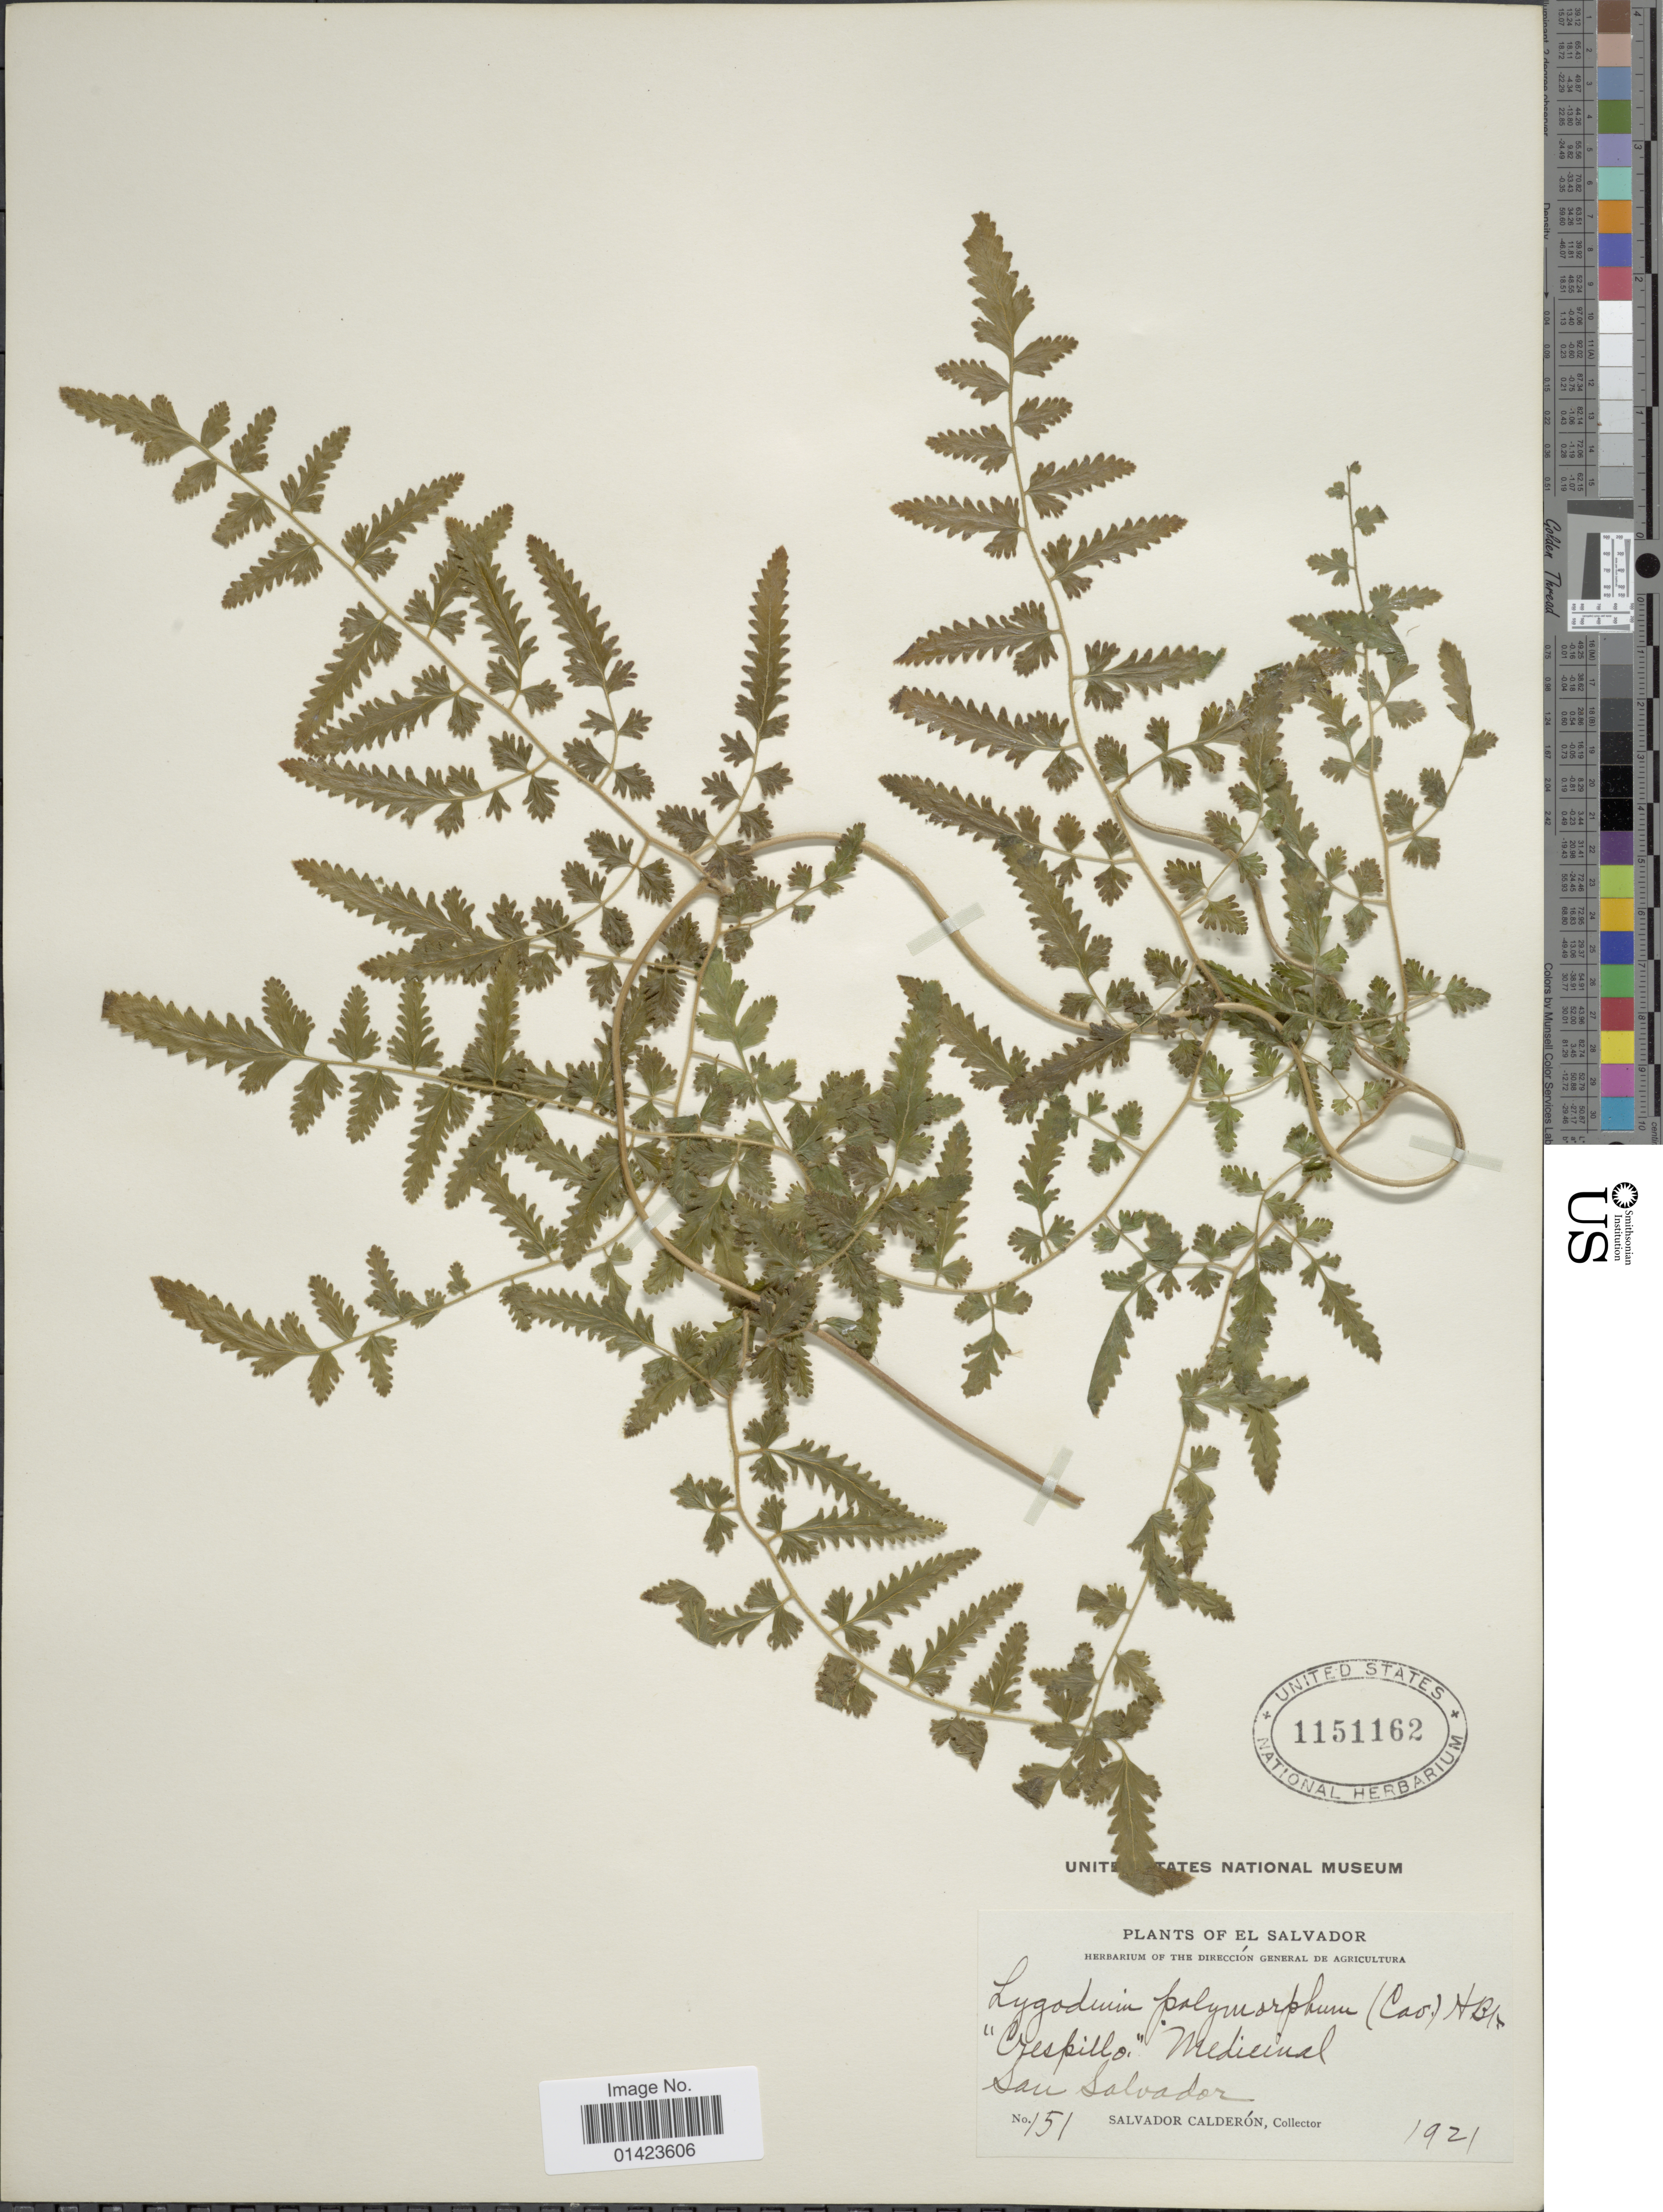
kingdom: Plantae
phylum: Tracheophyta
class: Polypodiopsida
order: Schizaeales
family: Lygodiaceae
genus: Lygodium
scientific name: Lygodium venustum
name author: Sw.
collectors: S. Calderón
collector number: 151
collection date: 1921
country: El Salvador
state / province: San Salvador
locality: San Salvador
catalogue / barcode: US 1151162